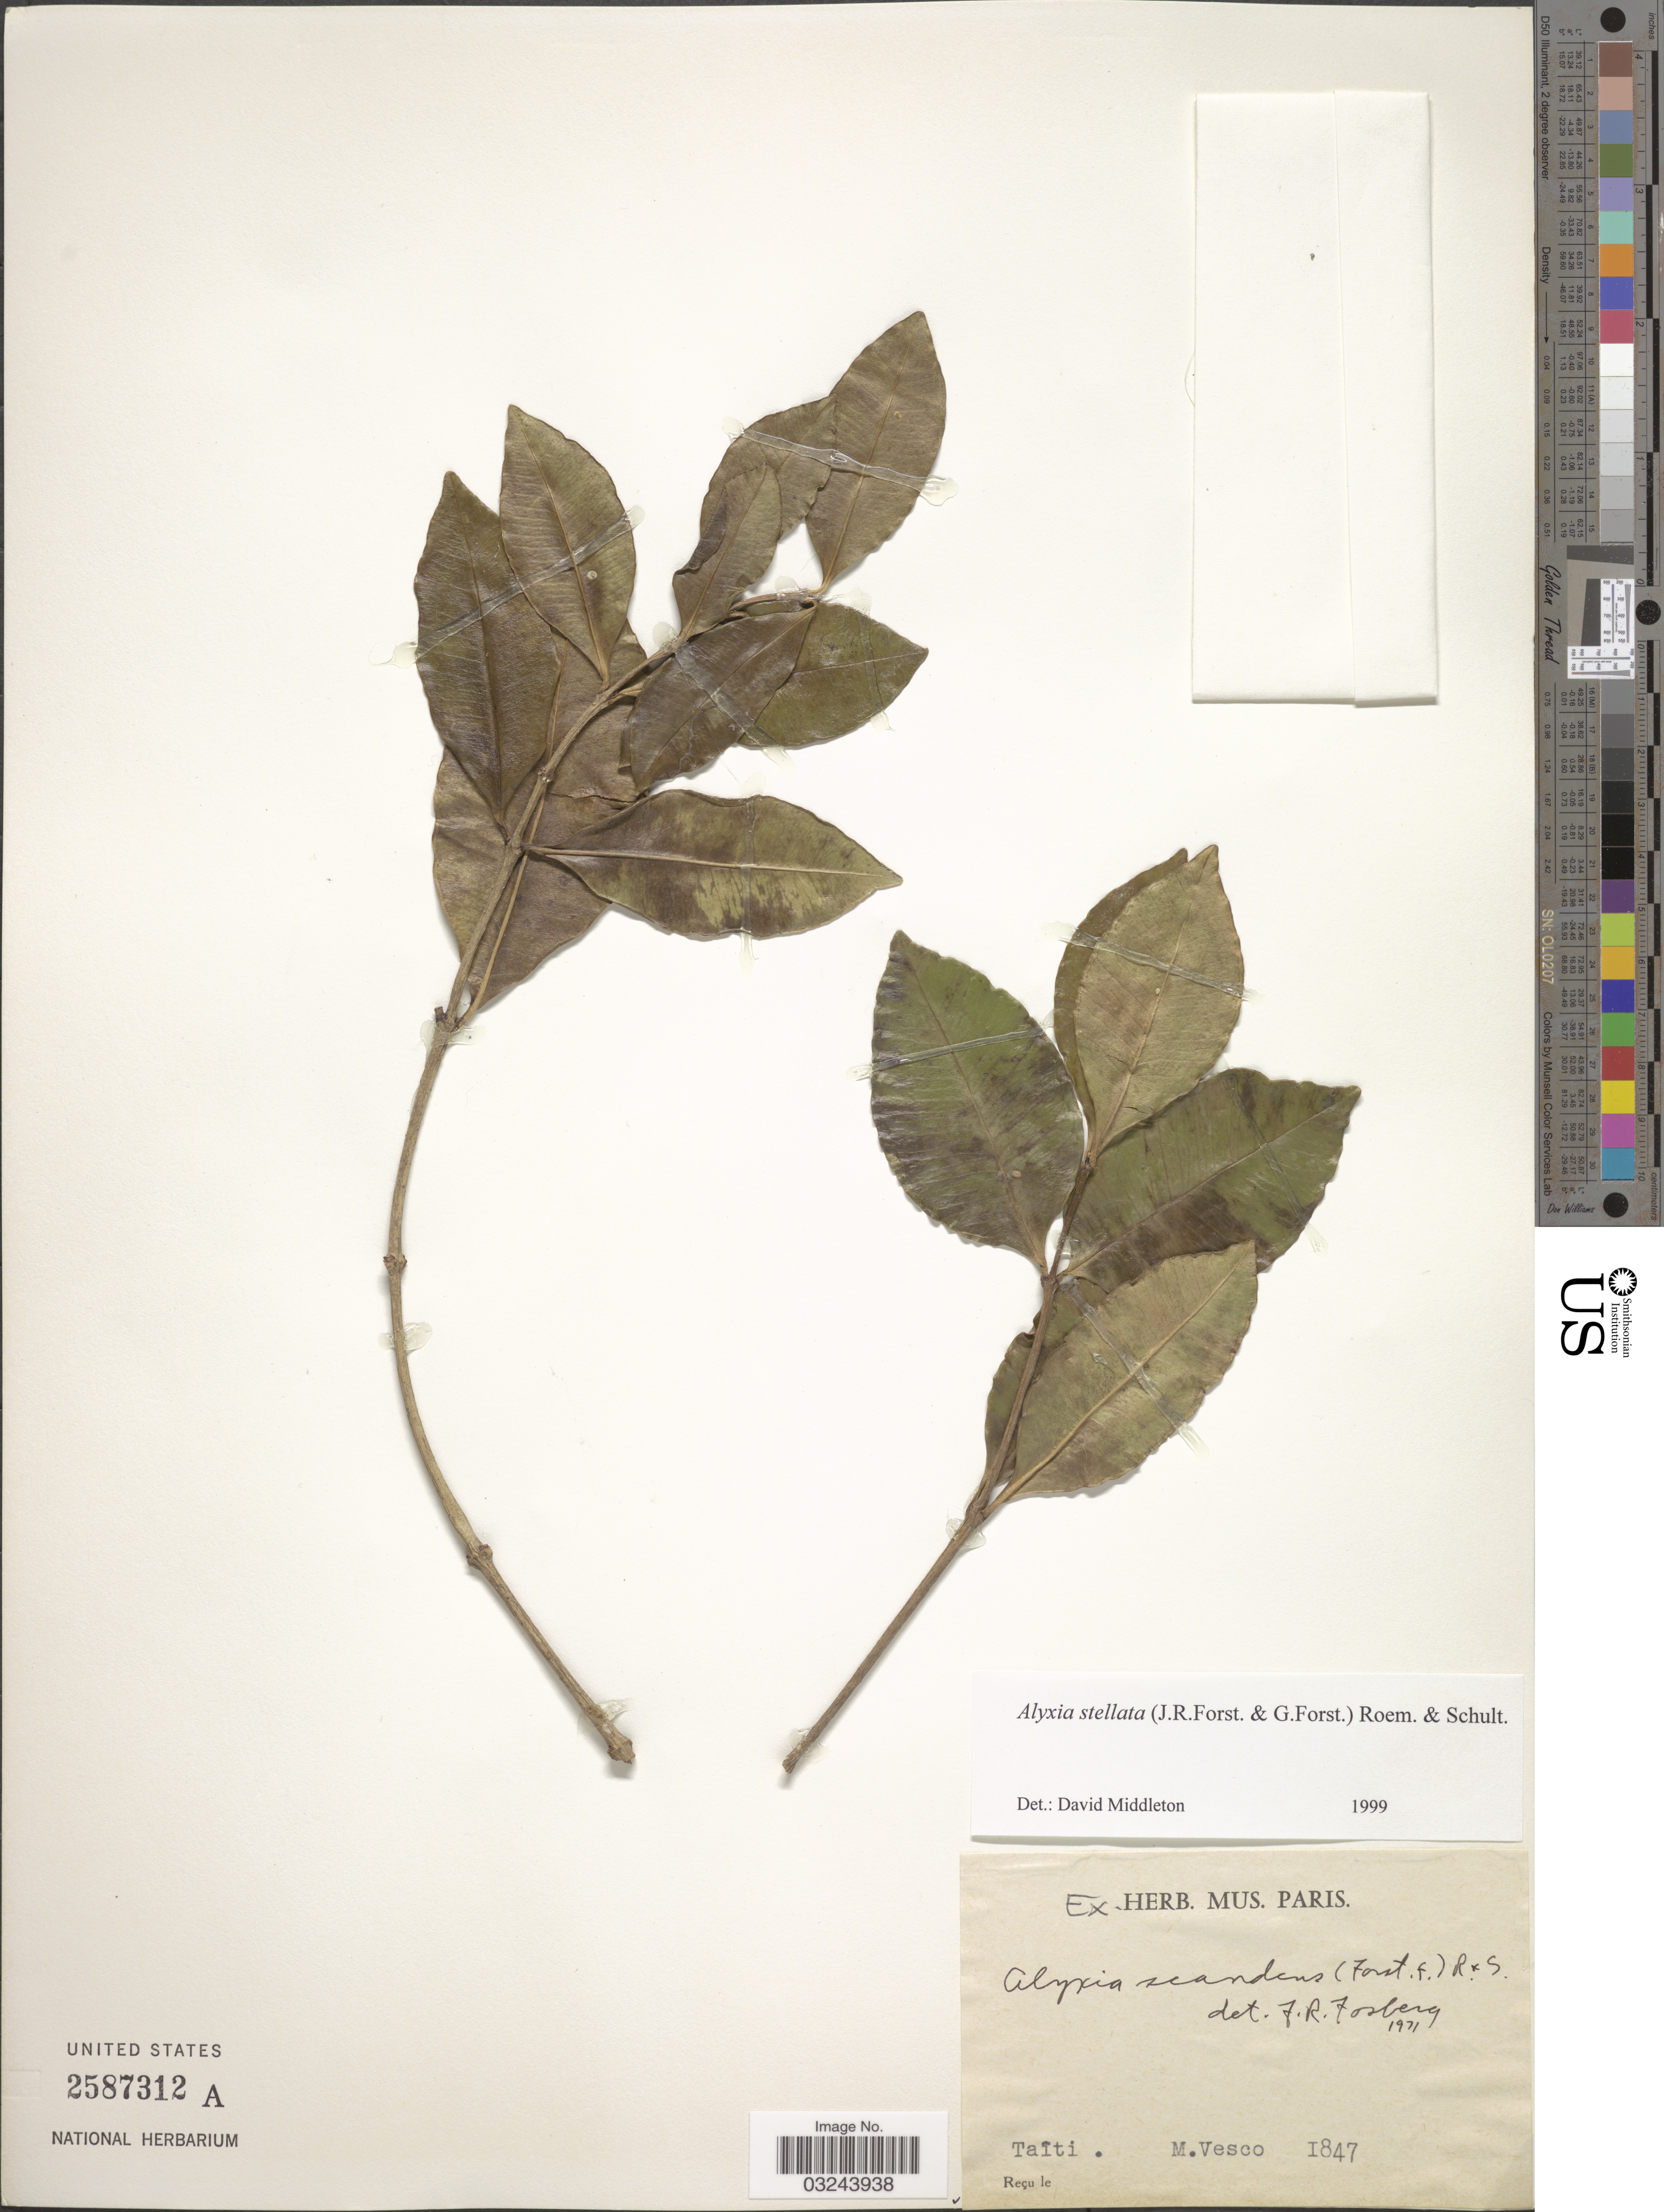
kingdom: Plantae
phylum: Tracheophyta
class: Magnoliopsida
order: Gentianales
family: Apocynaceae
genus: Alyxia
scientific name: Alyxia stellata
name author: (J.R. Forst. & G. Forst.) Roem. & Schult.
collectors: M. Vesco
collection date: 1847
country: French Polynesia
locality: Taîti.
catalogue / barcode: US 2587312A